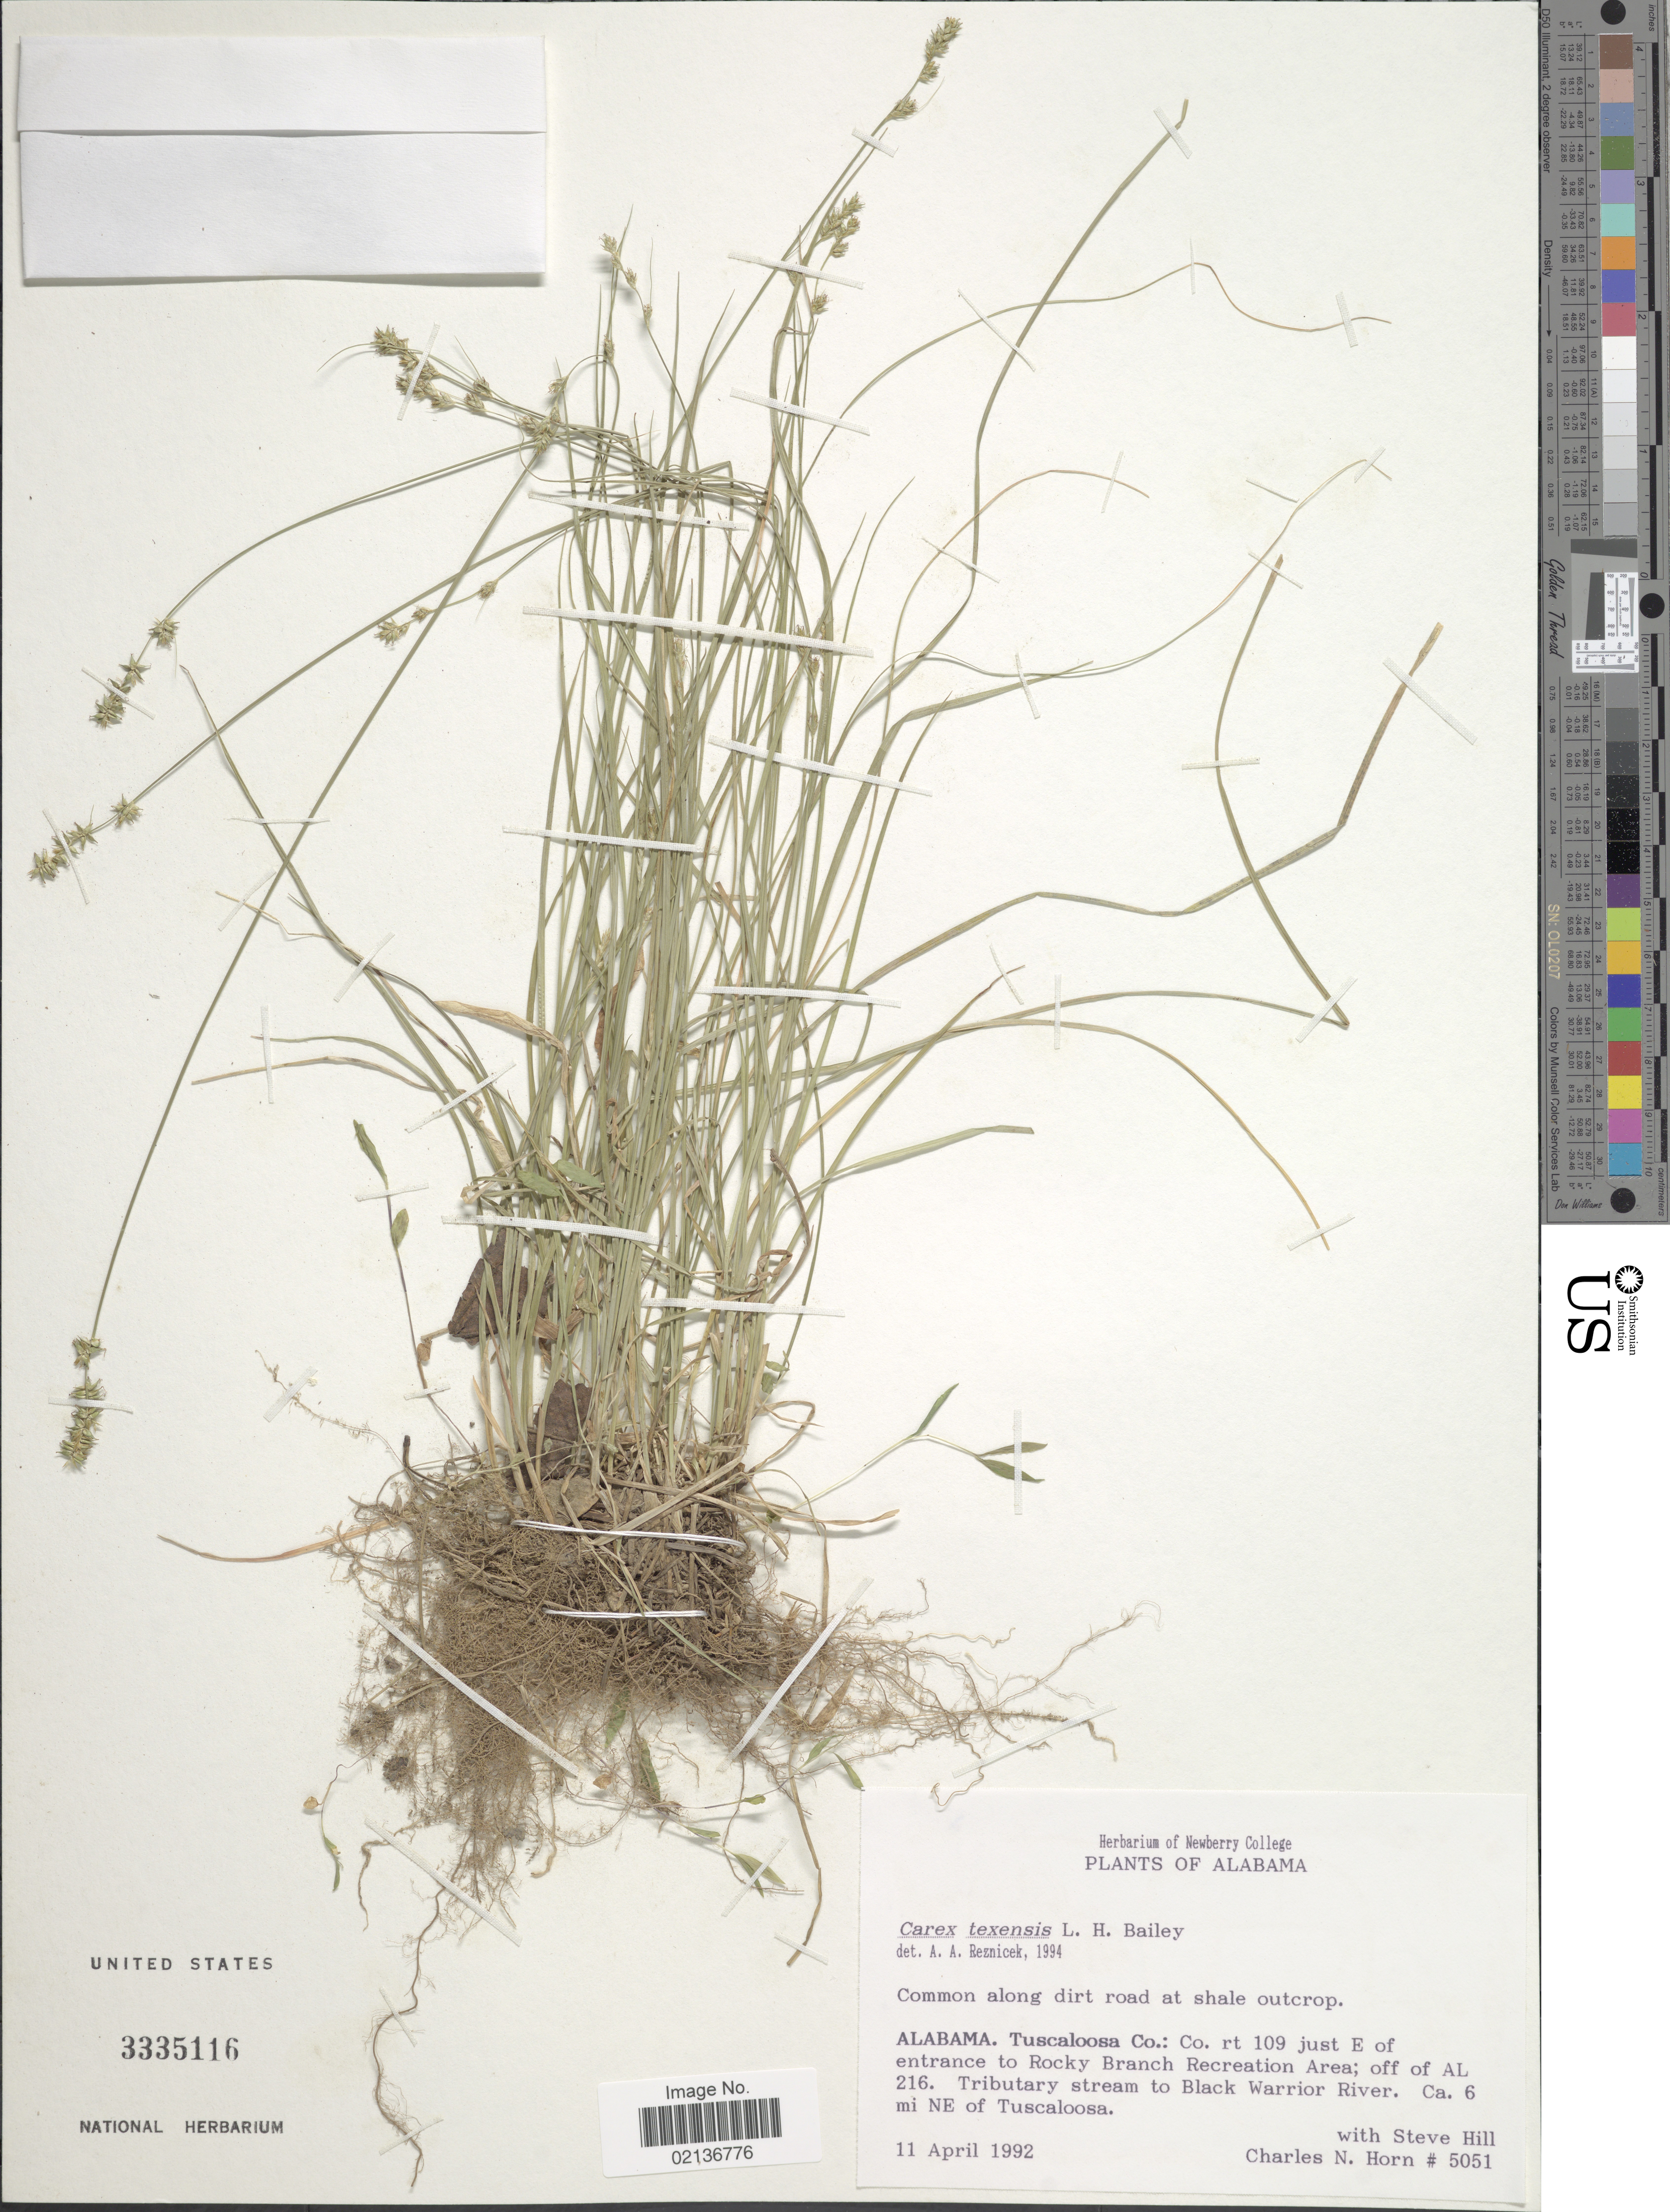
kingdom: Plantae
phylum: Tracheophyta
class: Liliopsida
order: Poales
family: Cyperaceae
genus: Carex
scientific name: Carex texensis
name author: (Torr. ex L.H. Bailey) L.H. Bailey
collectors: C. N. Horn & S. Hill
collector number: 5051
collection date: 1992-04-11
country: United States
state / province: Alabama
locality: Alabama, Tuscaloosa Co.: Co. rt 109 just E of entrance to Rocky Branch Recreation Area, off of AL 216, Tributary stream to Black Warrior River, 6 mi NE of Tuscaloosa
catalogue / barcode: US 3335116